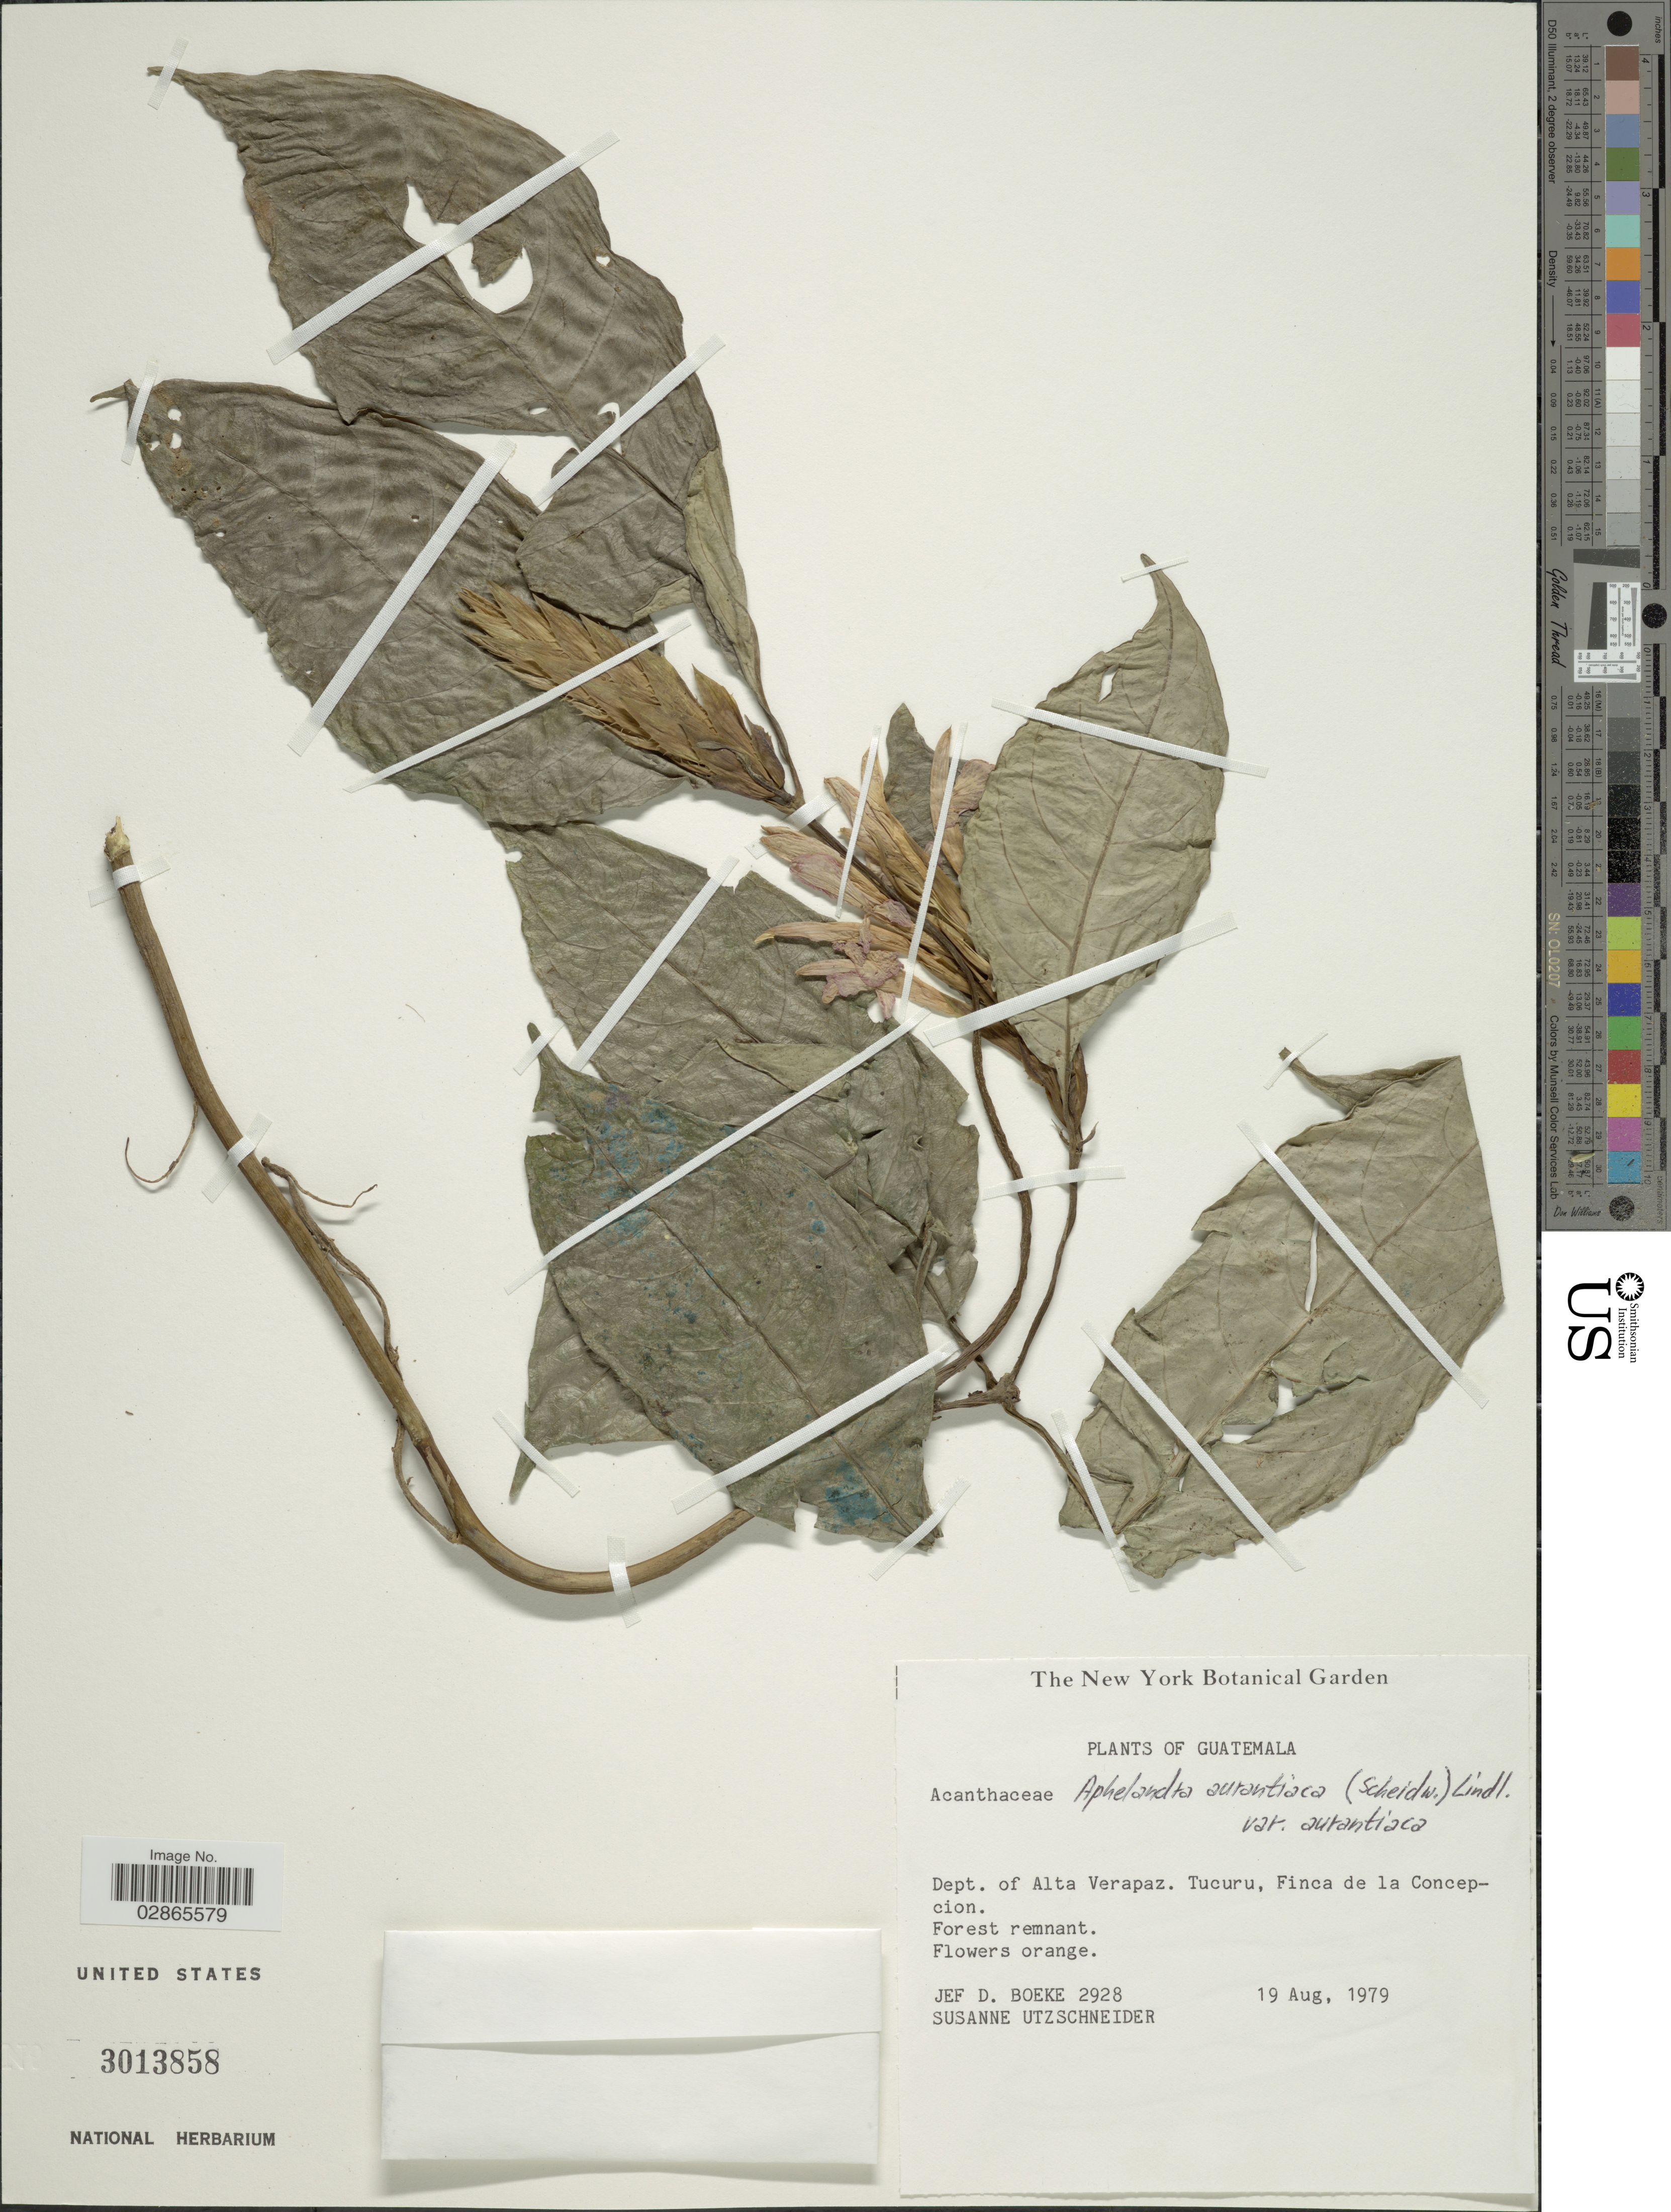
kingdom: Plantae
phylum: Tracheophyta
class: Magnoliopsida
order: Lamiales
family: Acanthaceae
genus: Aphelandra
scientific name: Aphelandra aurantiaca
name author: (Scheidw.) Lindl.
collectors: J. Boeke & S. Utzschneider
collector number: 2928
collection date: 1979-08-19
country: Guatemala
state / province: Alta Verapaz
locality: Dept. of Alta Verapaz. Tucuru, Finca de la Concepcion.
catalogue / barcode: US 3013858